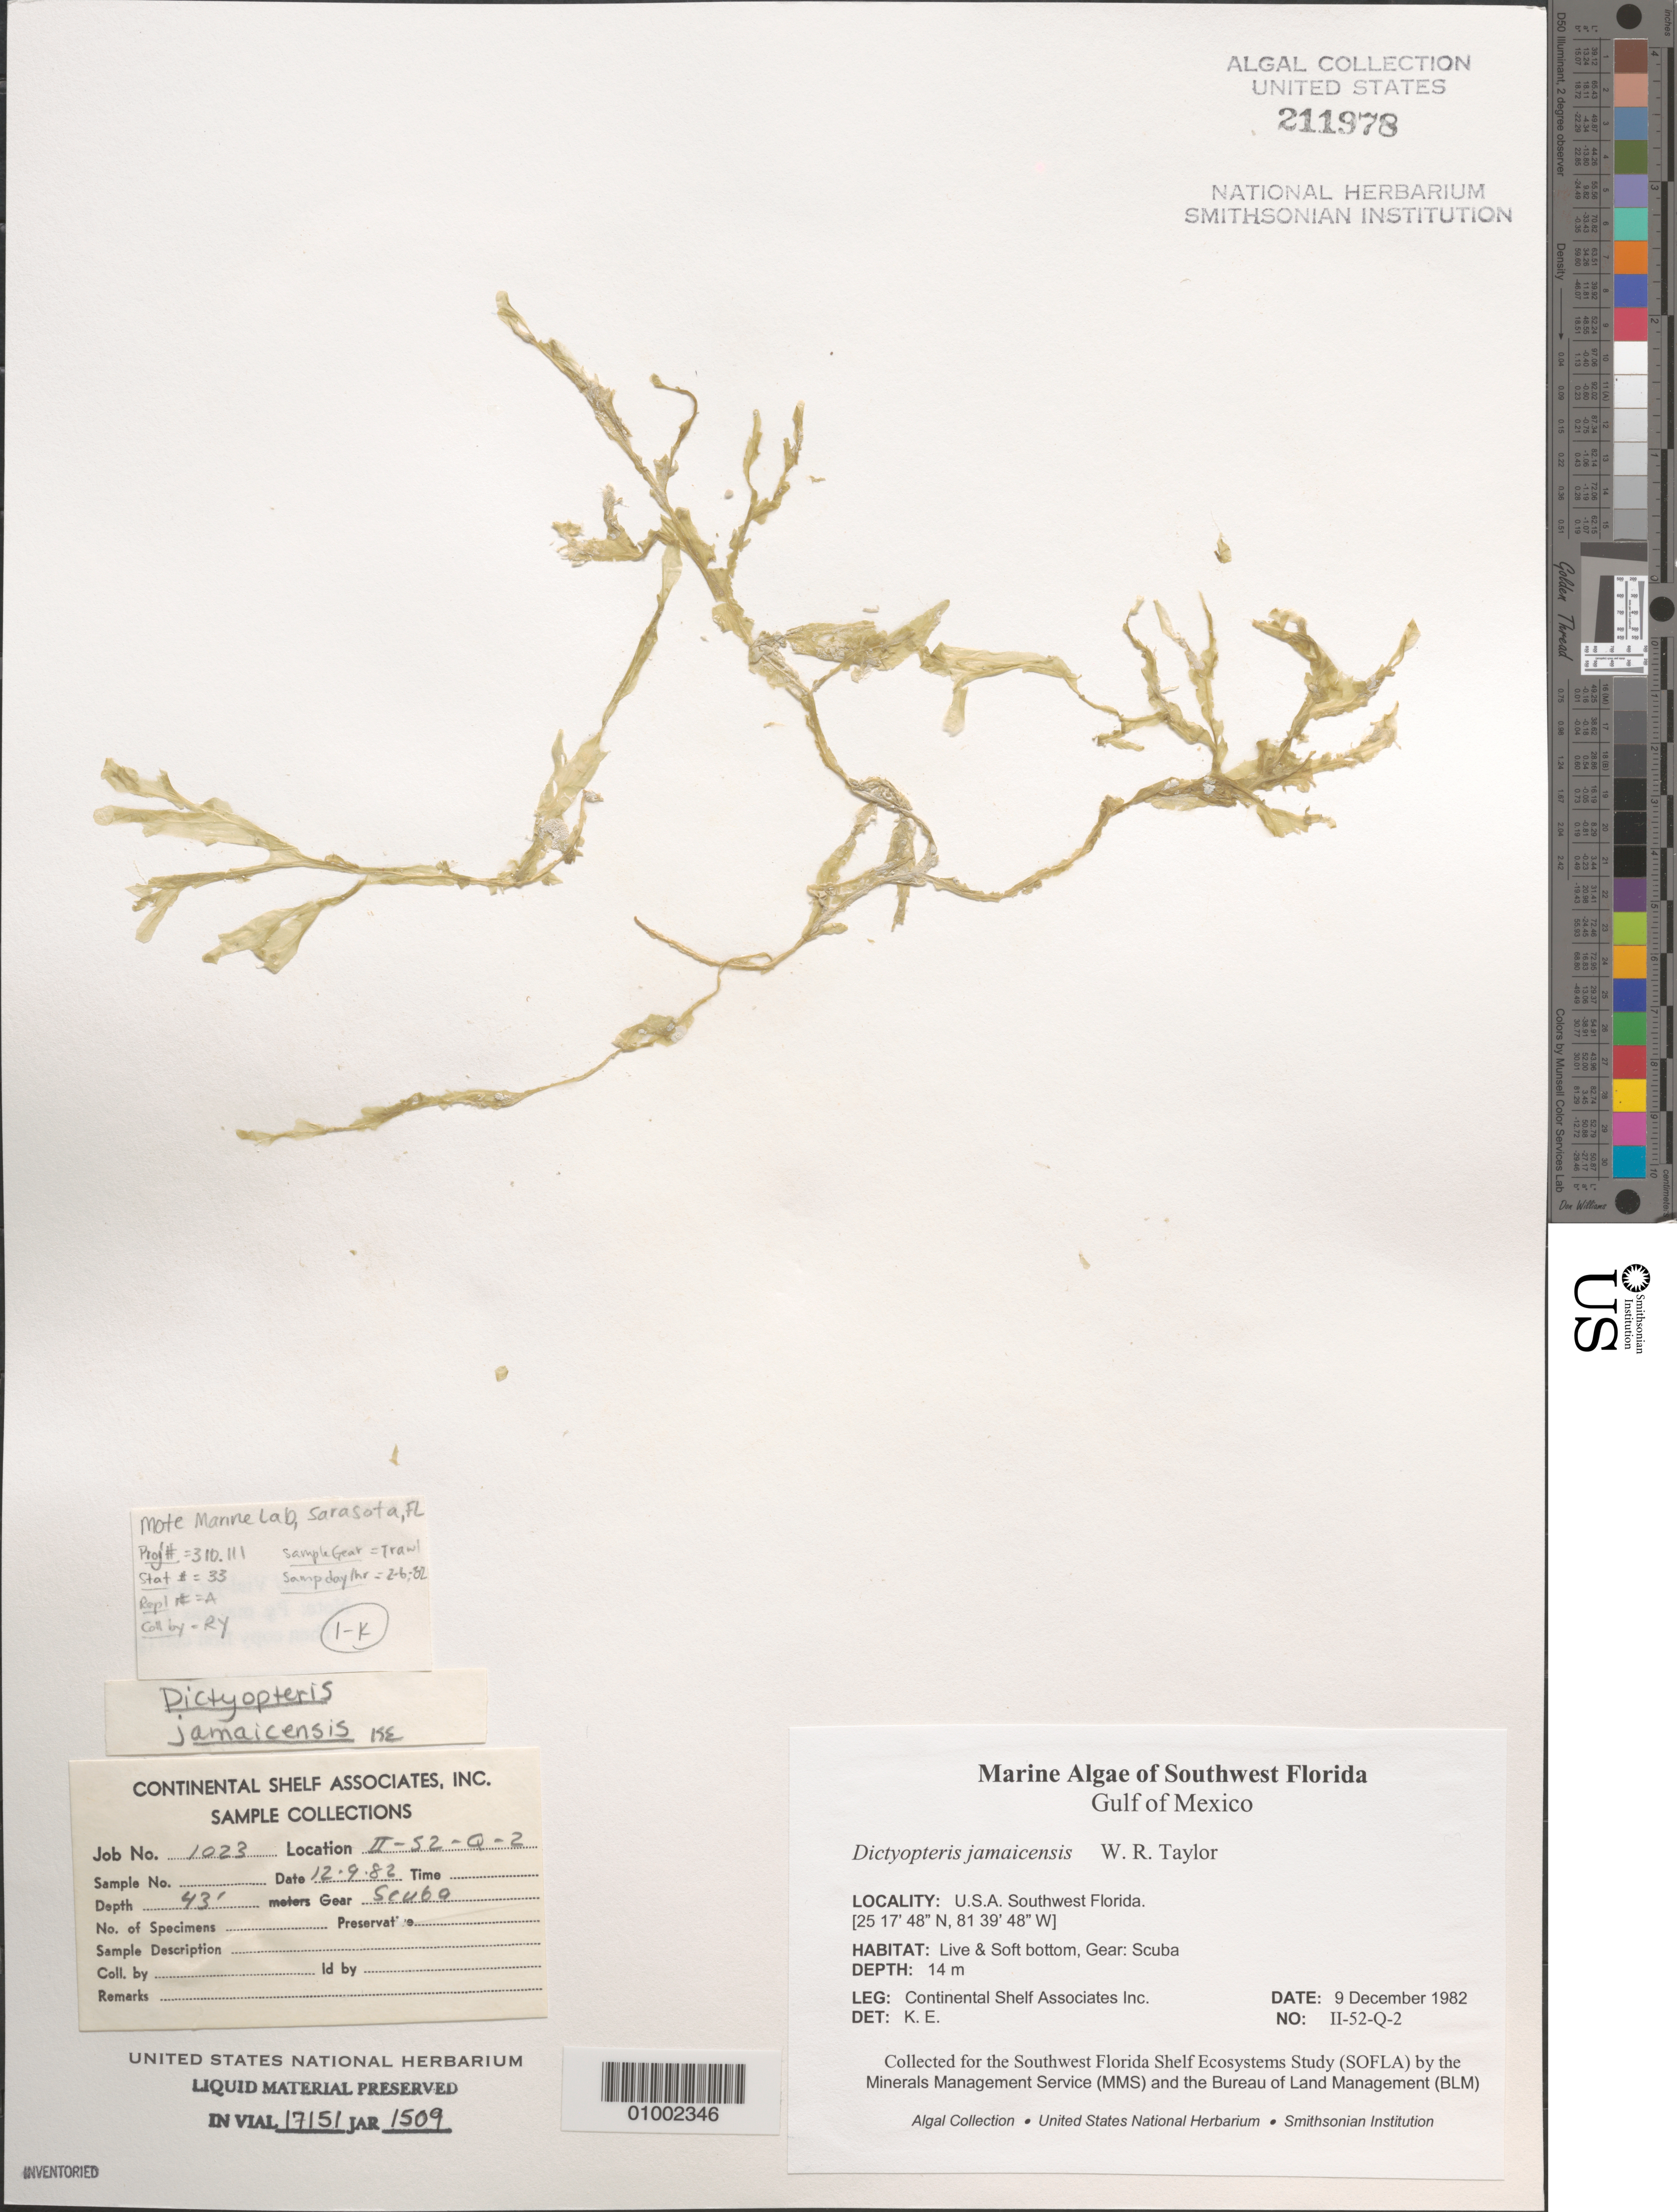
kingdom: Chromista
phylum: Ochrophyta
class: Phaeophyceae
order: Dictyotales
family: Dictyotaceae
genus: Dictyopteris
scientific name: Dictyopteris jamaicensis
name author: W.R. Taylor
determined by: E., K.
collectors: Continental Shelf Associates Inc.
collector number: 1023-II-52-Q-2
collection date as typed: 09 Dec 1982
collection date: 1982-12-09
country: United States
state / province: Florida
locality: Gulf of Mexico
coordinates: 25 17'48"N, 81 39'48"W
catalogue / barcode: US 211978